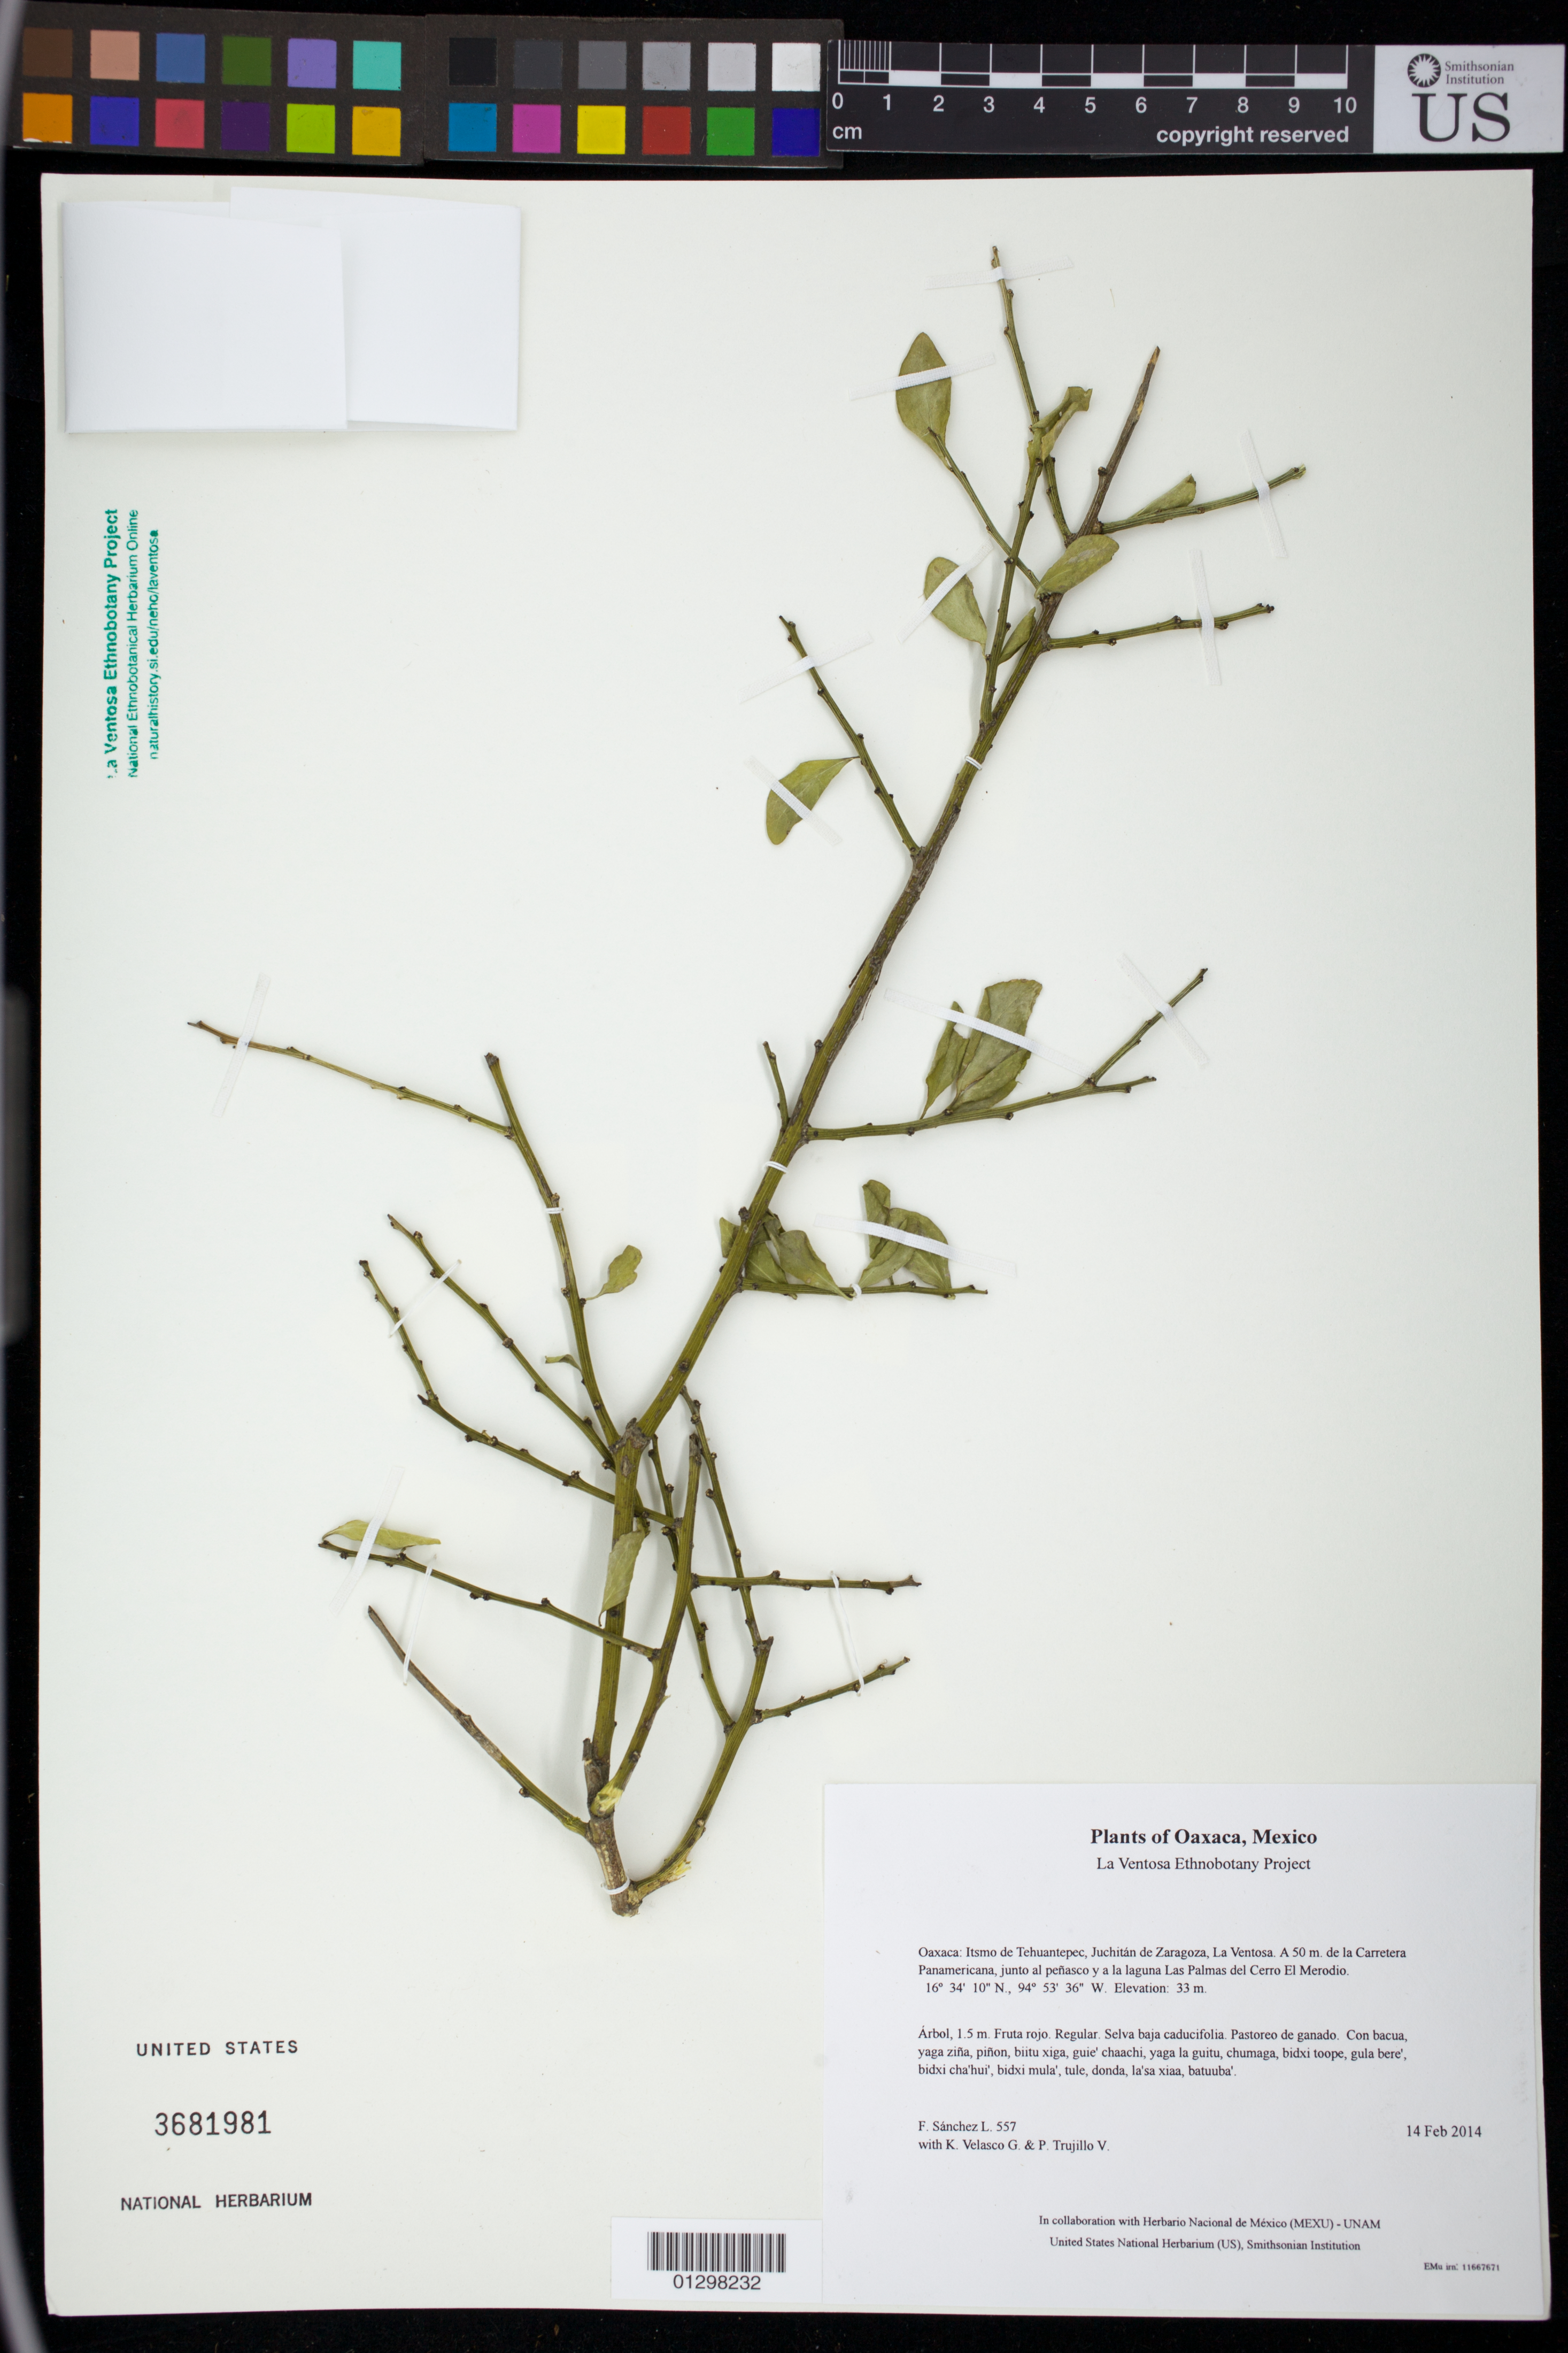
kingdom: Plantae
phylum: Tracheophyta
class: Magnoliopsida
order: Celastrales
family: Celastraceae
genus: Schaefferia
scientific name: Schaefferia frutescens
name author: Jacq.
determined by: Velasco G., Kenia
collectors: F. Sánchez L., K. Velasco G. & P. Trujillo V.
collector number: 557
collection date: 2014-02-14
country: Mexico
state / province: Oaxaca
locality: Itsmo de Tehuantepec, Juchitán de Zaragoza, La Ventosa. A 50 m. de la Carretera Panamericana, junto al peñasco y a la laguna Las Palmas del Cerro El Merodio.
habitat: Selva baja caducifolia. Pastoreo de ganado.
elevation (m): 33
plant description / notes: JEBOT, MEXU, US; Yaga. 1.5 m. Cuaananaxhi naxiña'. Nuu.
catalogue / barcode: US 3681981